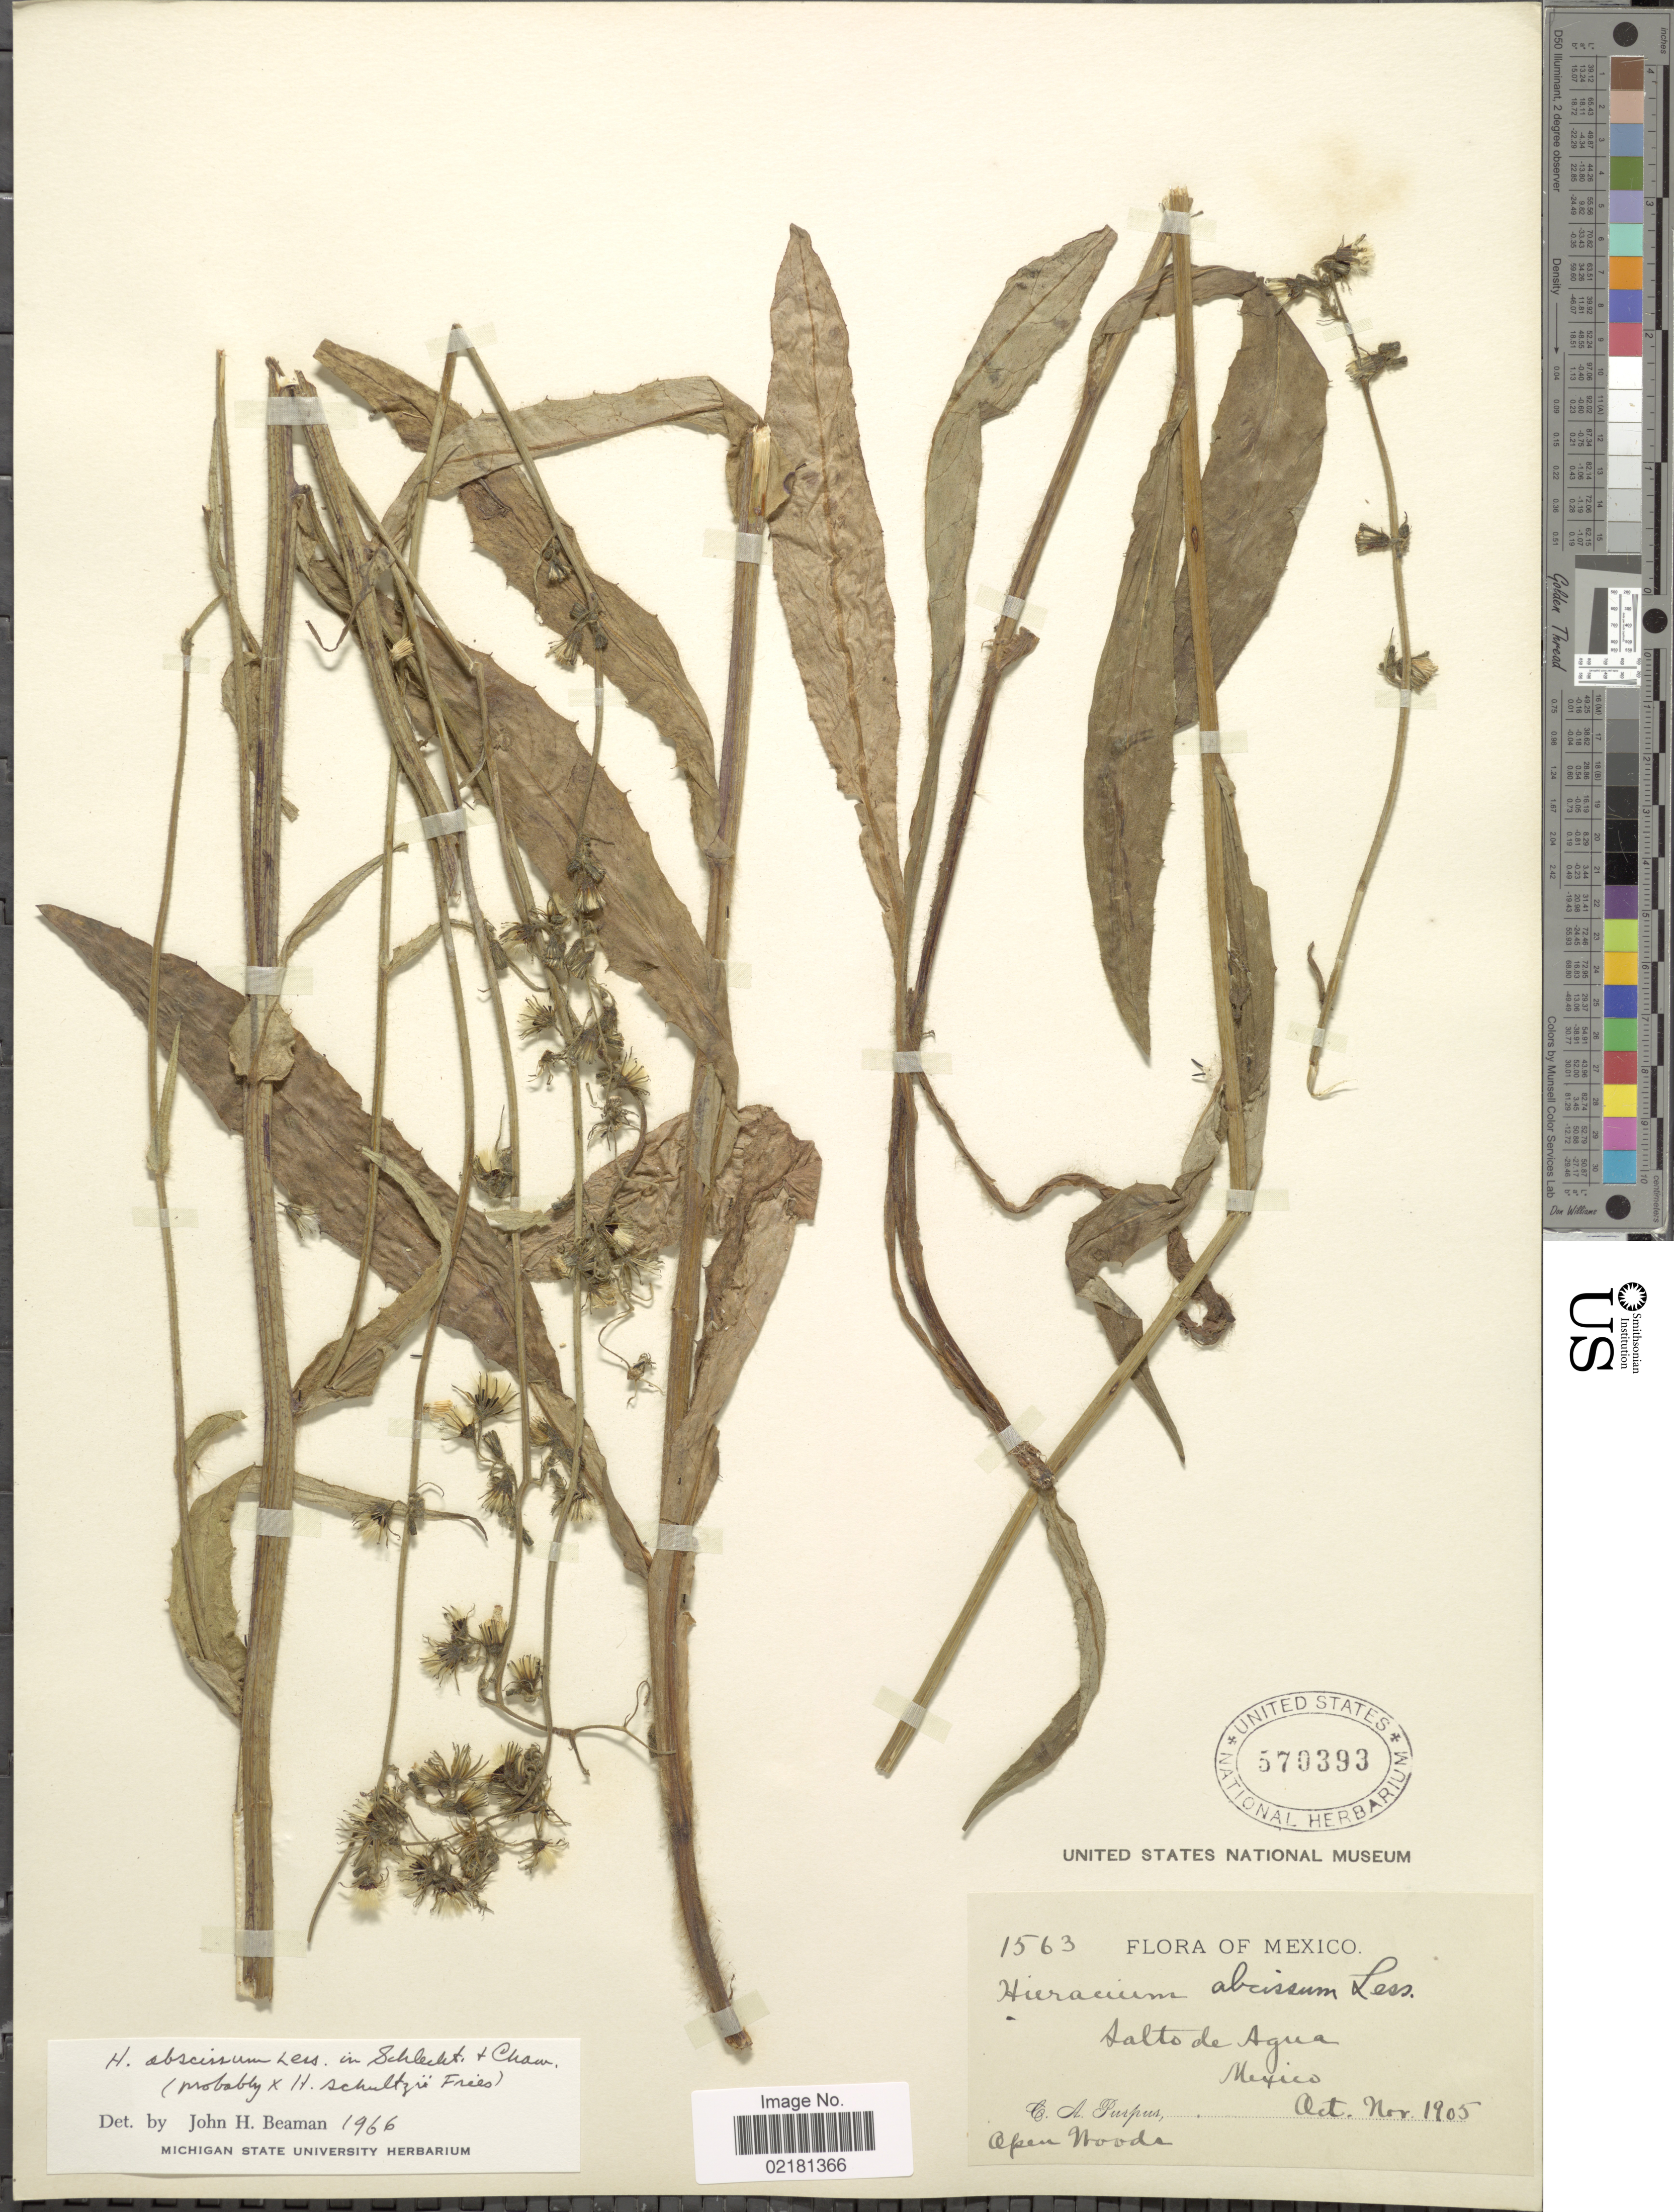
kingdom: Plantae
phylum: Tracheophyta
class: Magnoliopsida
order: Asterales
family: Asteraceae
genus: Hieracium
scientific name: Hieracium abscissum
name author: Less.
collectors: C. A. Purpus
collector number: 1563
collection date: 1905-10/1905-11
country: Mexico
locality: Salto de Agua.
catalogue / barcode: US 570393